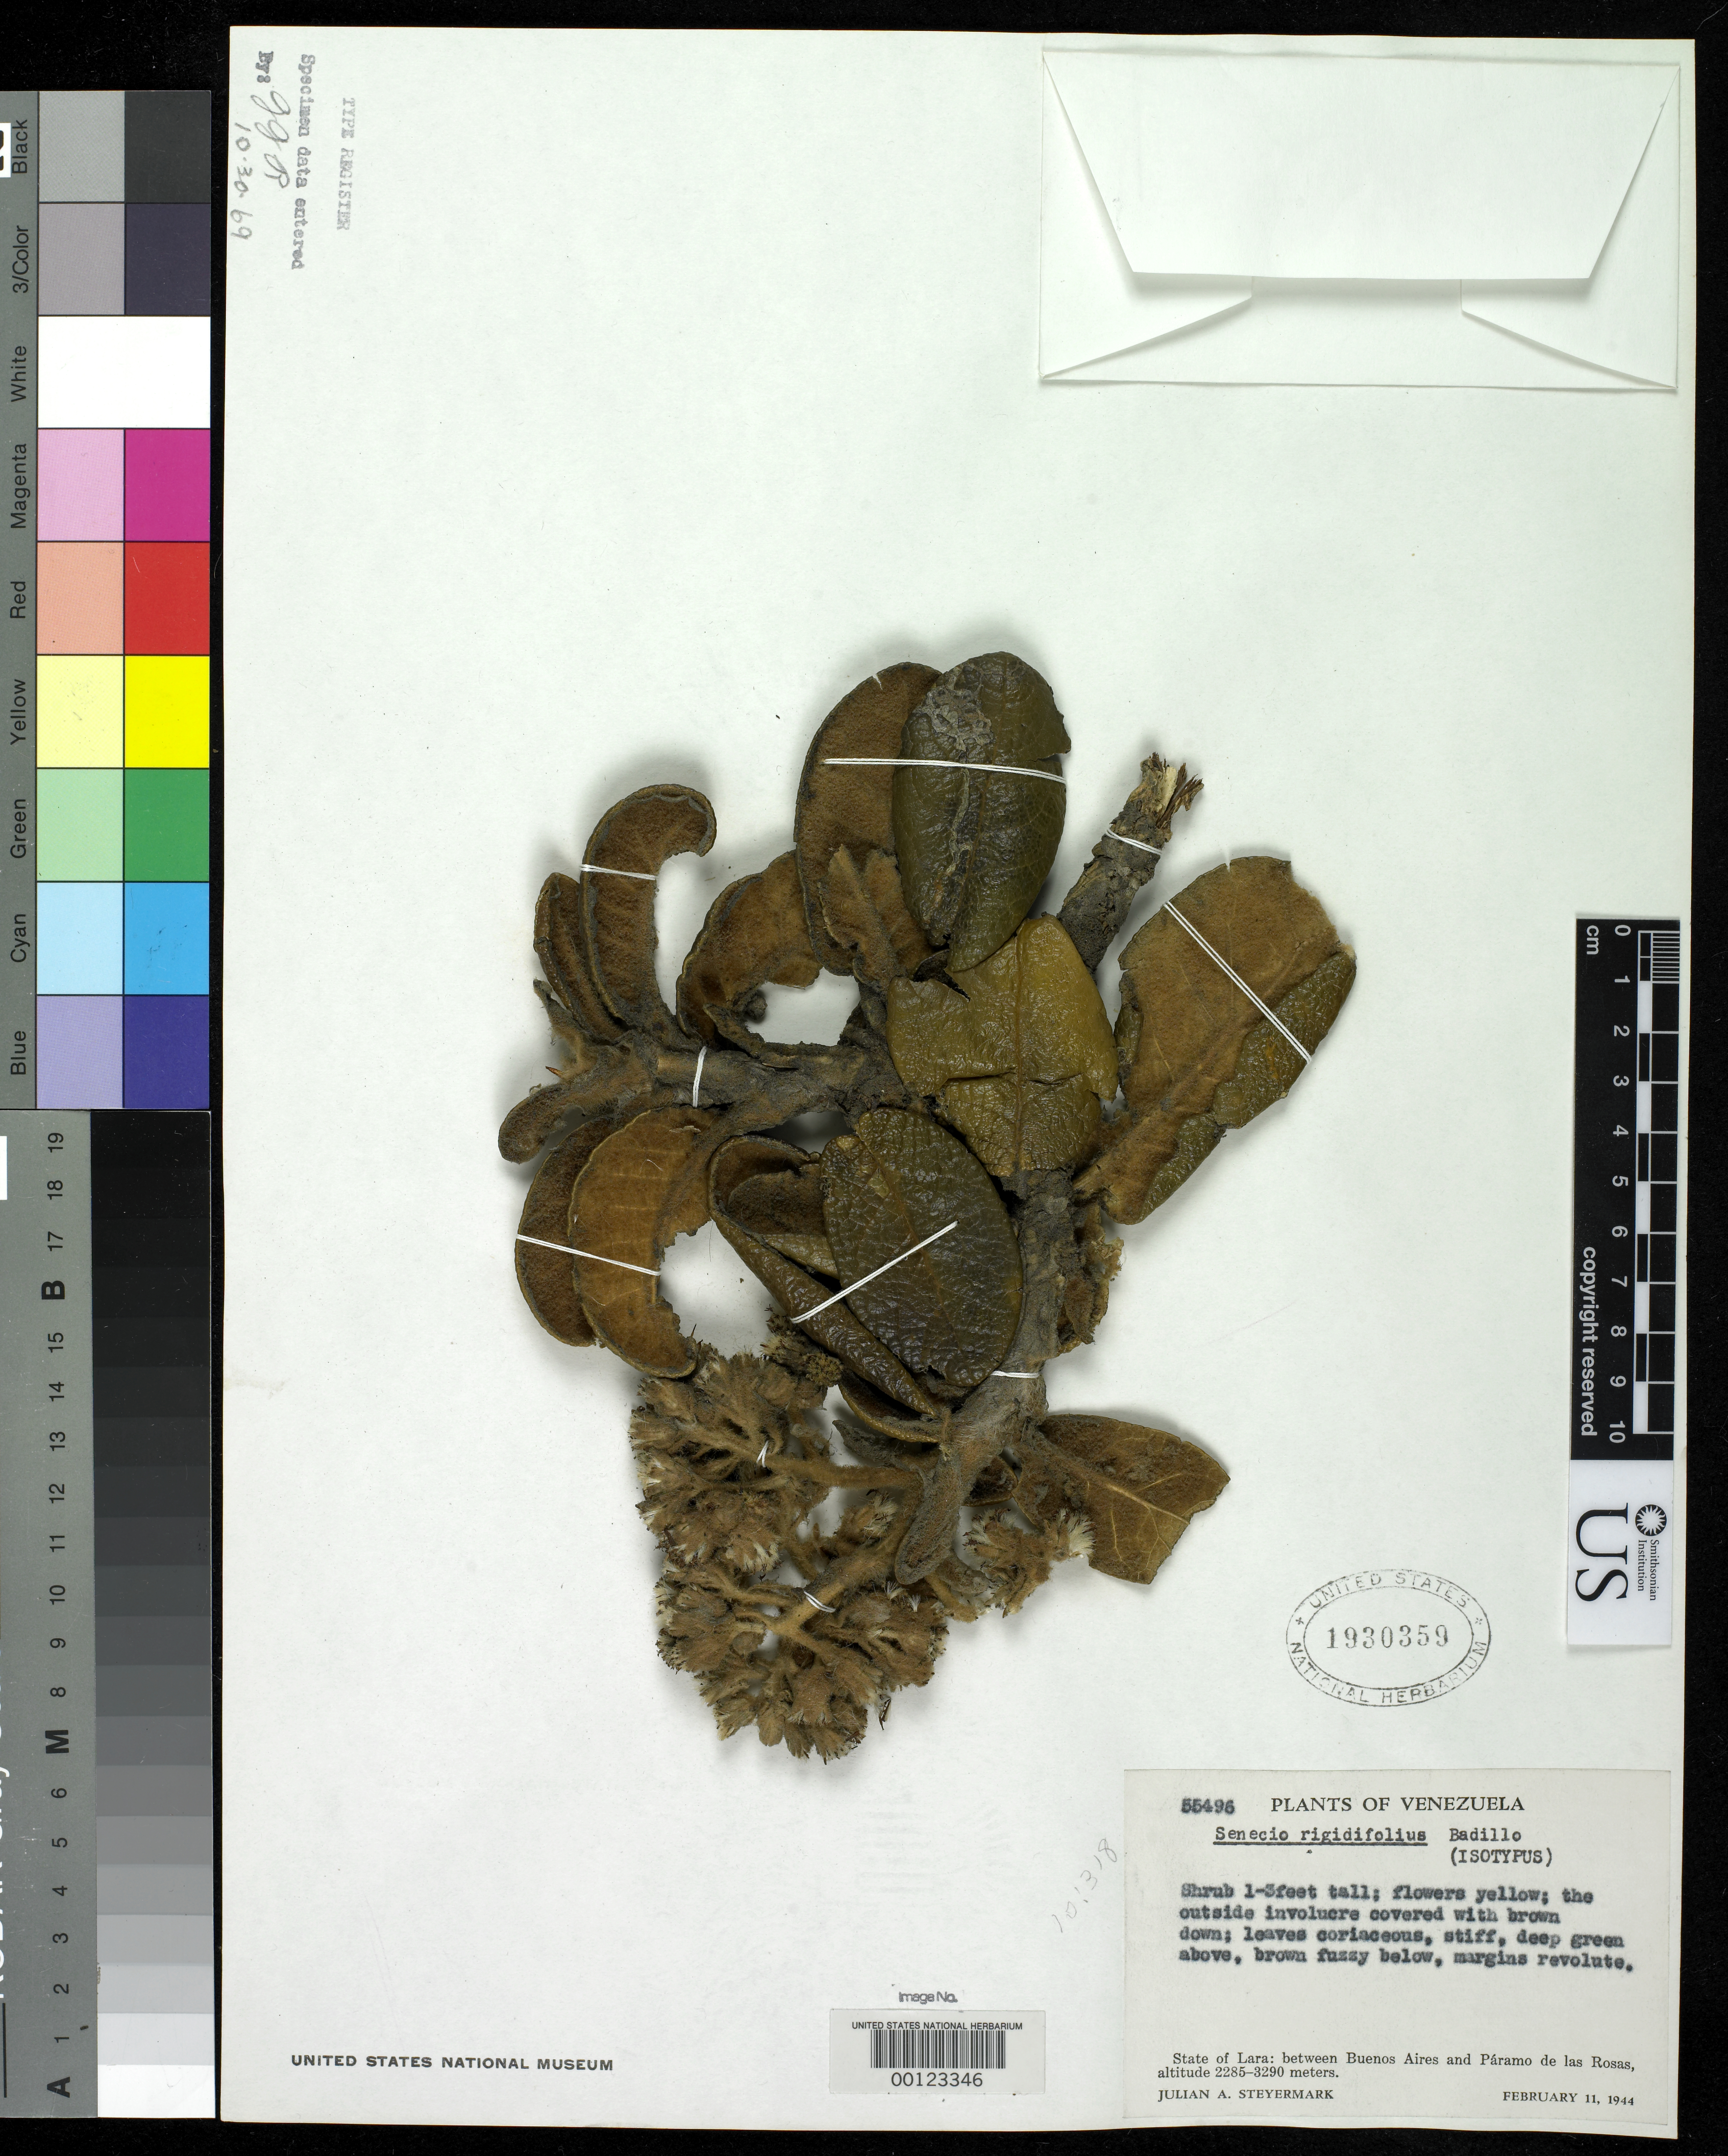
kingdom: Plantae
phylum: Tracheophyta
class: Magnoliopsida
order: Asterales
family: Asteraceae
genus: Senecio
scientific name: Senecio rigidifolius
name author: V.M. Badillo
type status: Isotype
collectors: J. Steyermark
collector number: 55496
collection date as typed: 11 Feb 1944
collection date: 1944-02-11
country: Venezuela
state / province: Lara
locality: Between Buenos Aires and Páramo de Las Rosas.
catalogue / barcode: US 1930359